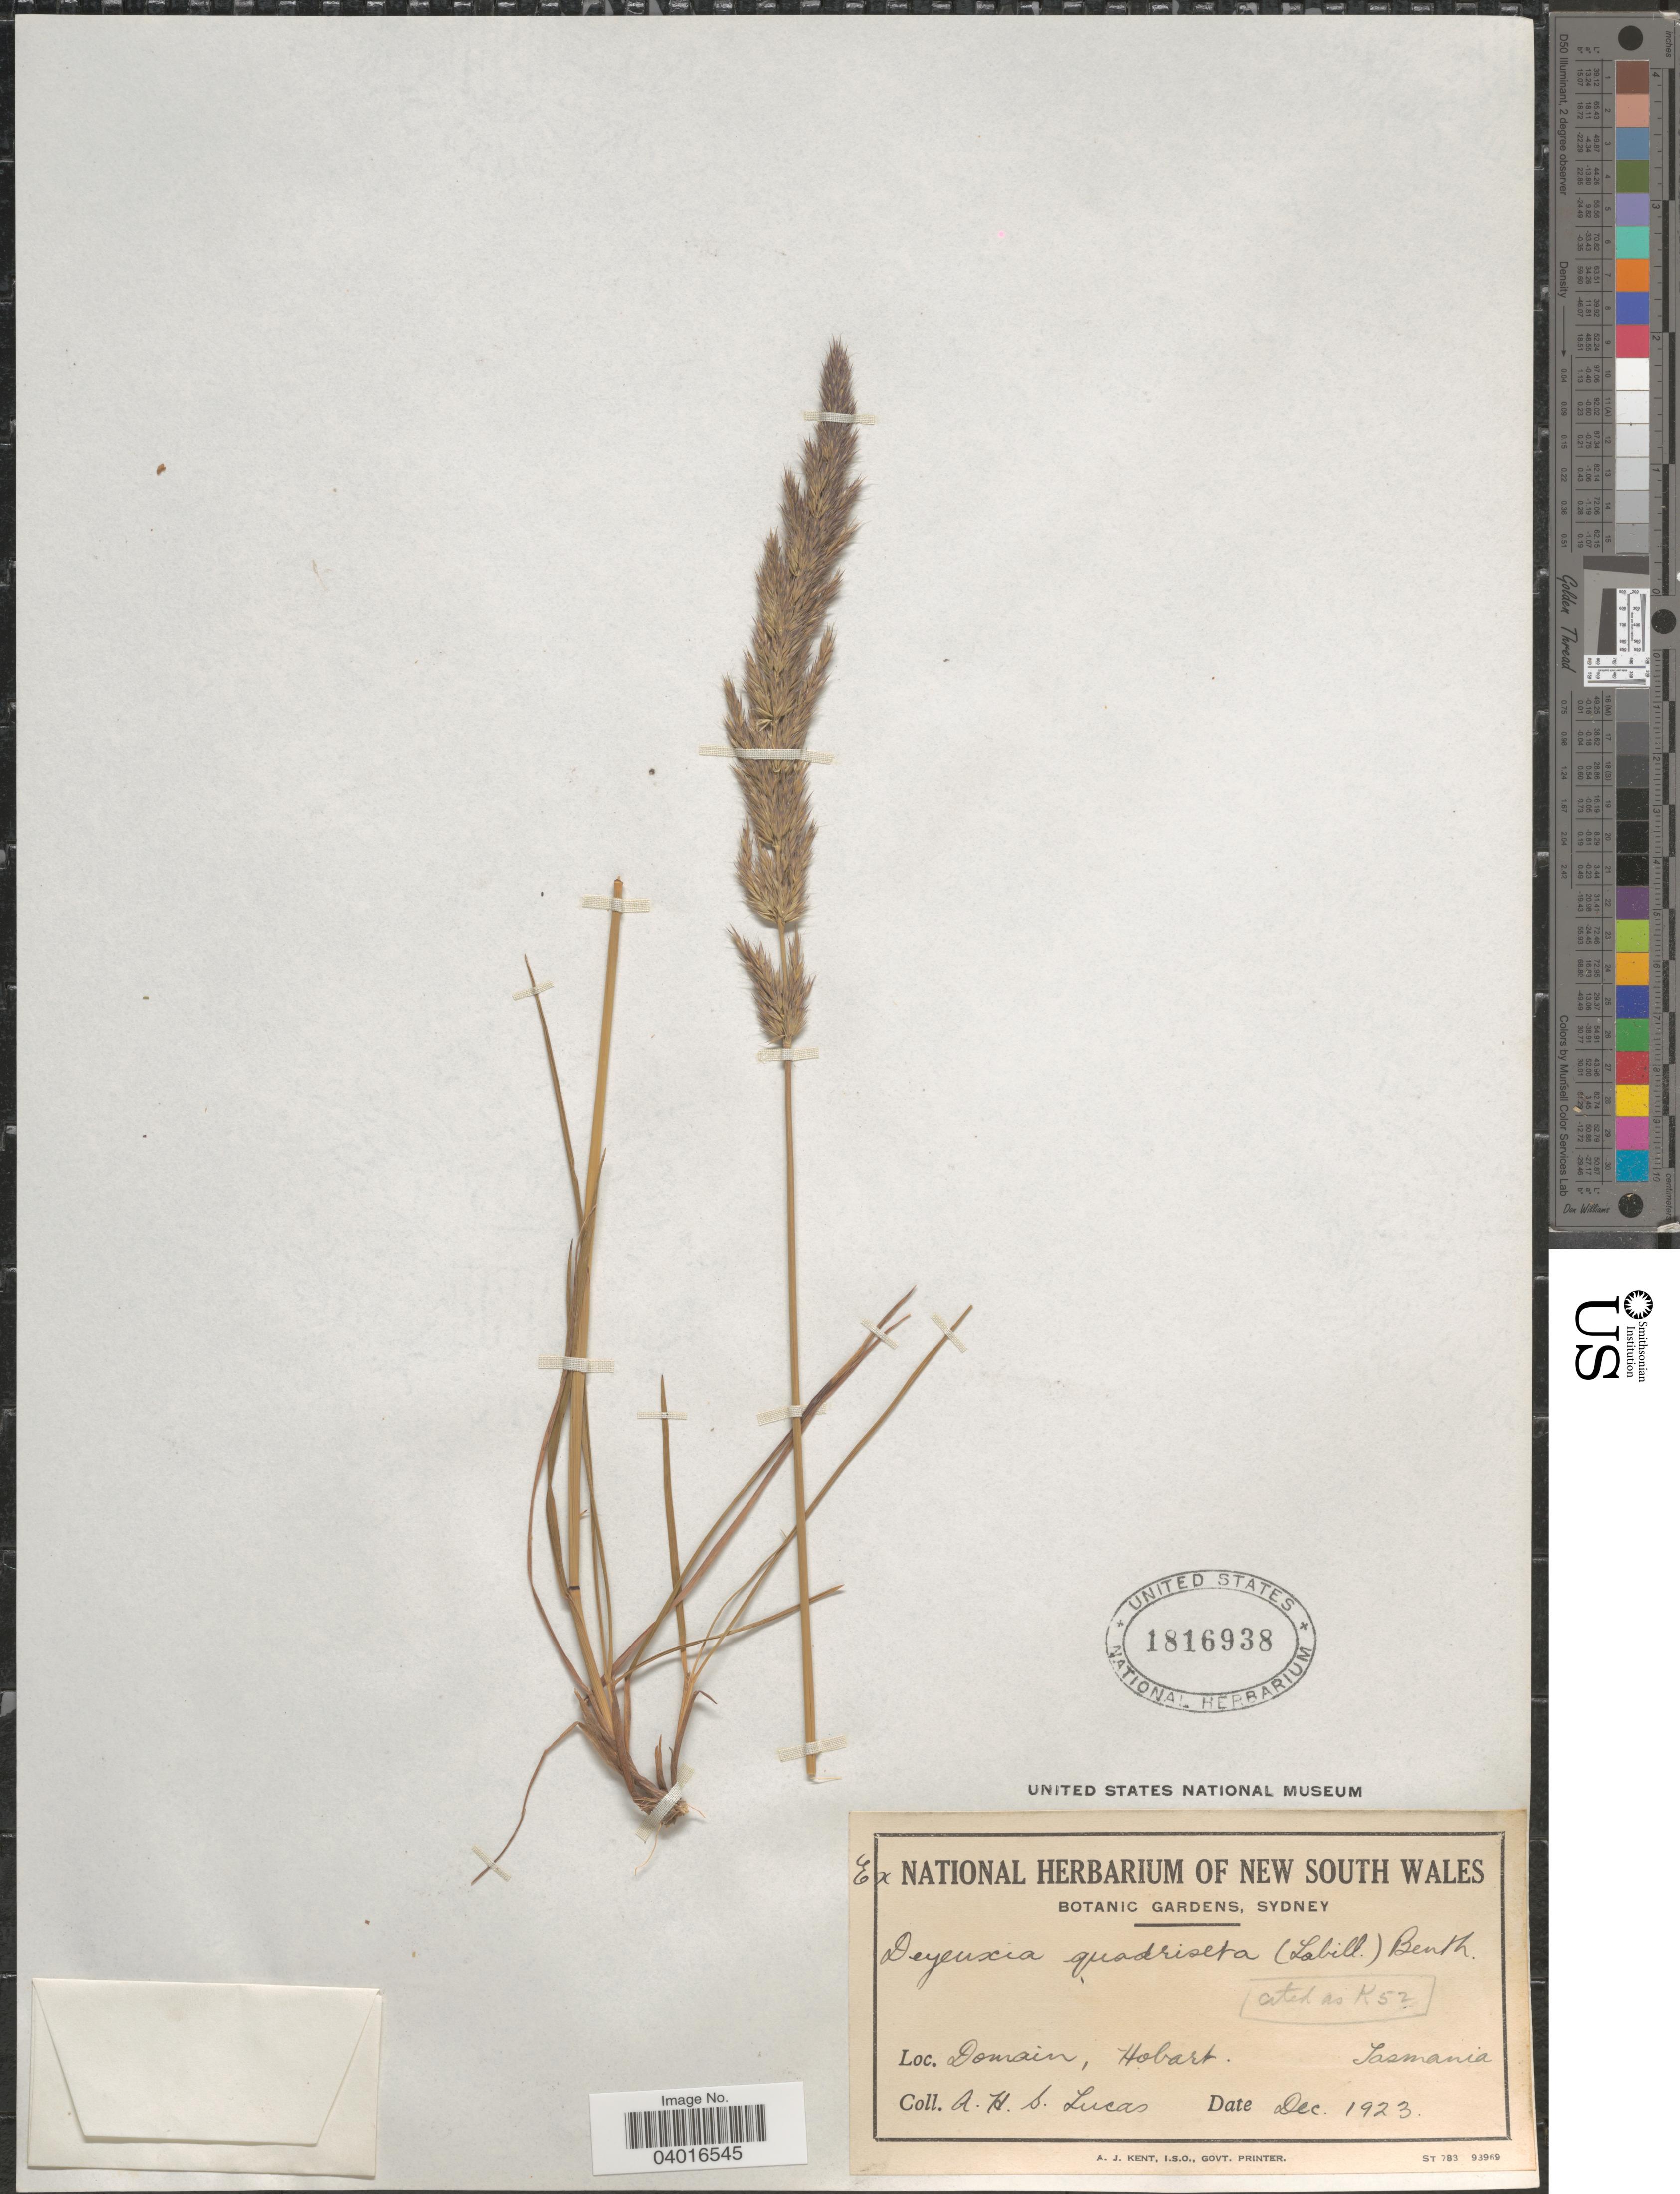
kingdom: Plantae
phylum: Tracheophyta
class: Liliopsida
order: Poales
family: Poaceae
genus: Dichelachne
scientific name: Dichelachne quadriseta ined.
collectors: A. H. Lucas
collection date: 1923-12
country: Australia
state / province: Tasmania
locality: Domain, Hobart.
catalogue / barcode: US 1816938